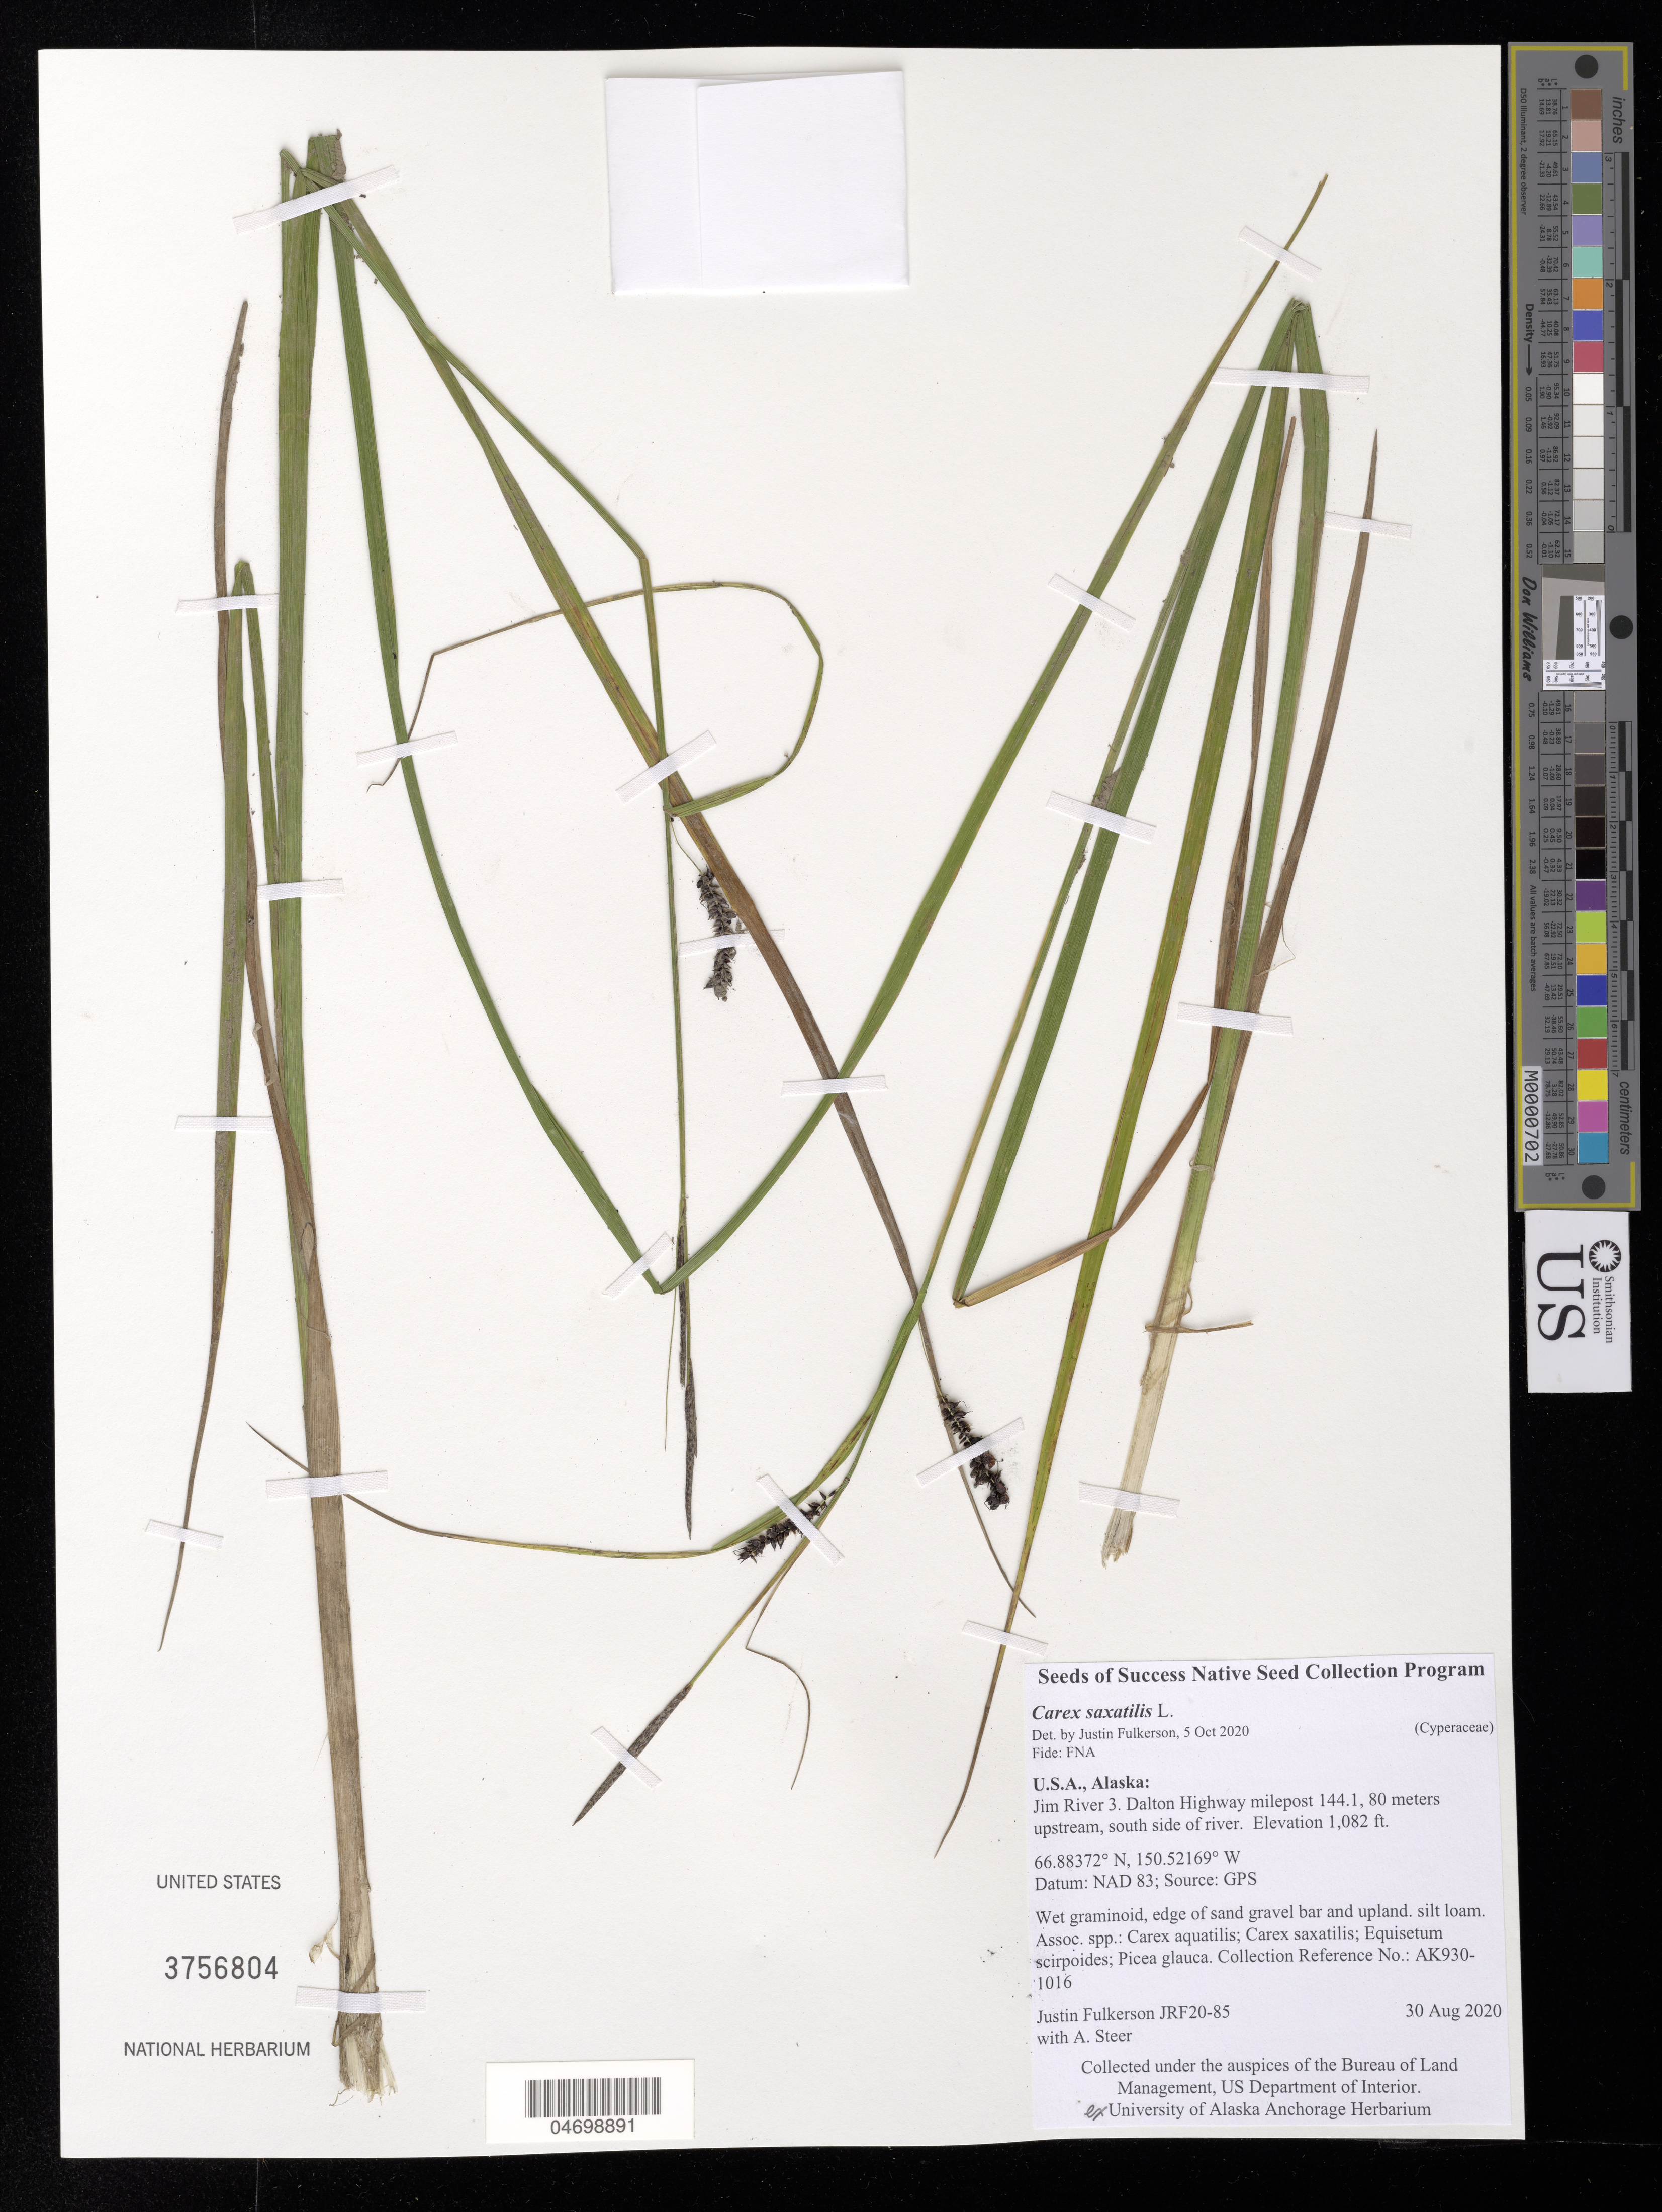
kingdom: Plantae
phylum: Tracheophyta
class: Liliopsida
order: Poales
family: Cyperaceae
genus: Carex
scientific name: Carex saxatilis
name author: L.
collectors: J. Fulkerson & A. Steer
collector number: AK930-1016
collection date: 2020-08-30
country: United States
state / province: Alaska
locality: Jim River 3. Dalton Hwy milepost 144.1, 80 meters upstream, south side of river.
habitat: Edge of sand gravel bar and upland, silt loam. With Carex saxatilis, Picea glauca, Carex aquatilis, etc.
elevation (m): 330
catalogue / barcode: US 3756804